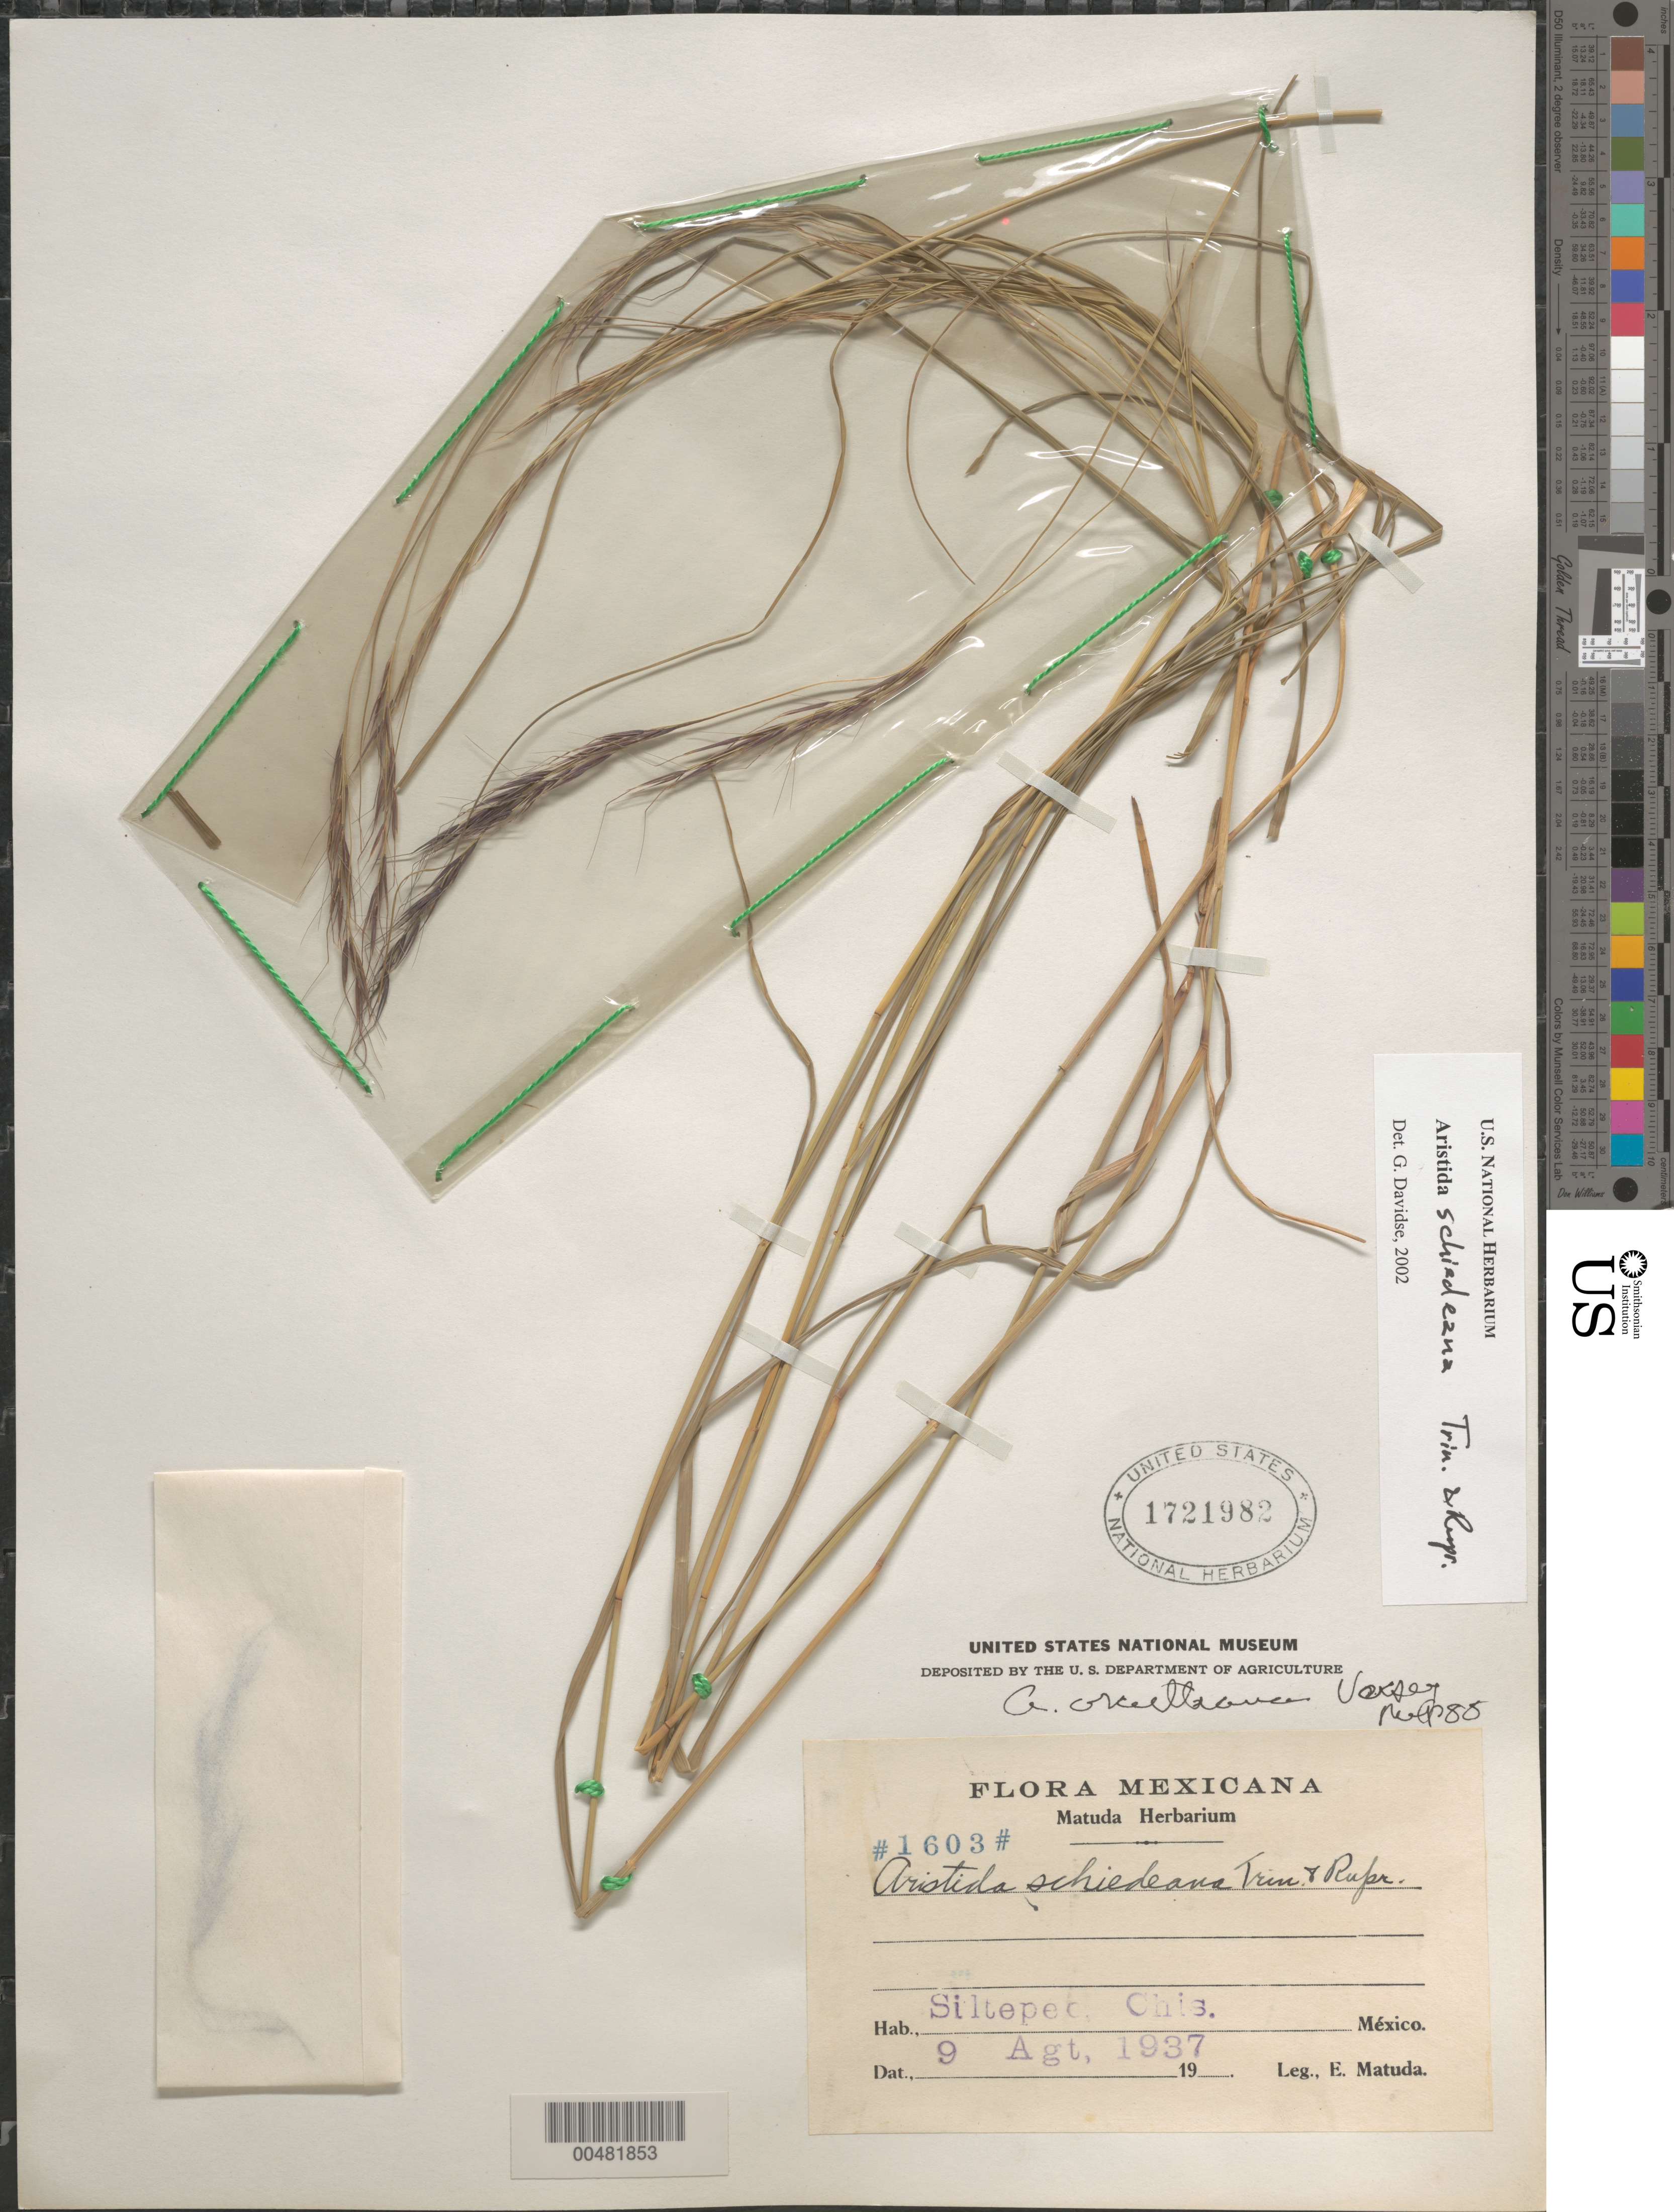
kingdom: Plantae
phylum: Tracheophyta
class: Liliopsida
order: Poales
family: Poaceae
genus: Aristida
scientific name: Aristida schiedeana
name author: Trin. & Rupr.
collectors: E. Matuda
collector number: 1603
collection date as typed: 9 Aug 1887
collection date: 1887-08-09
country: Mexico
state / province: Chiapas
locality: Siltepec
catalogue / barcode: US 1721982